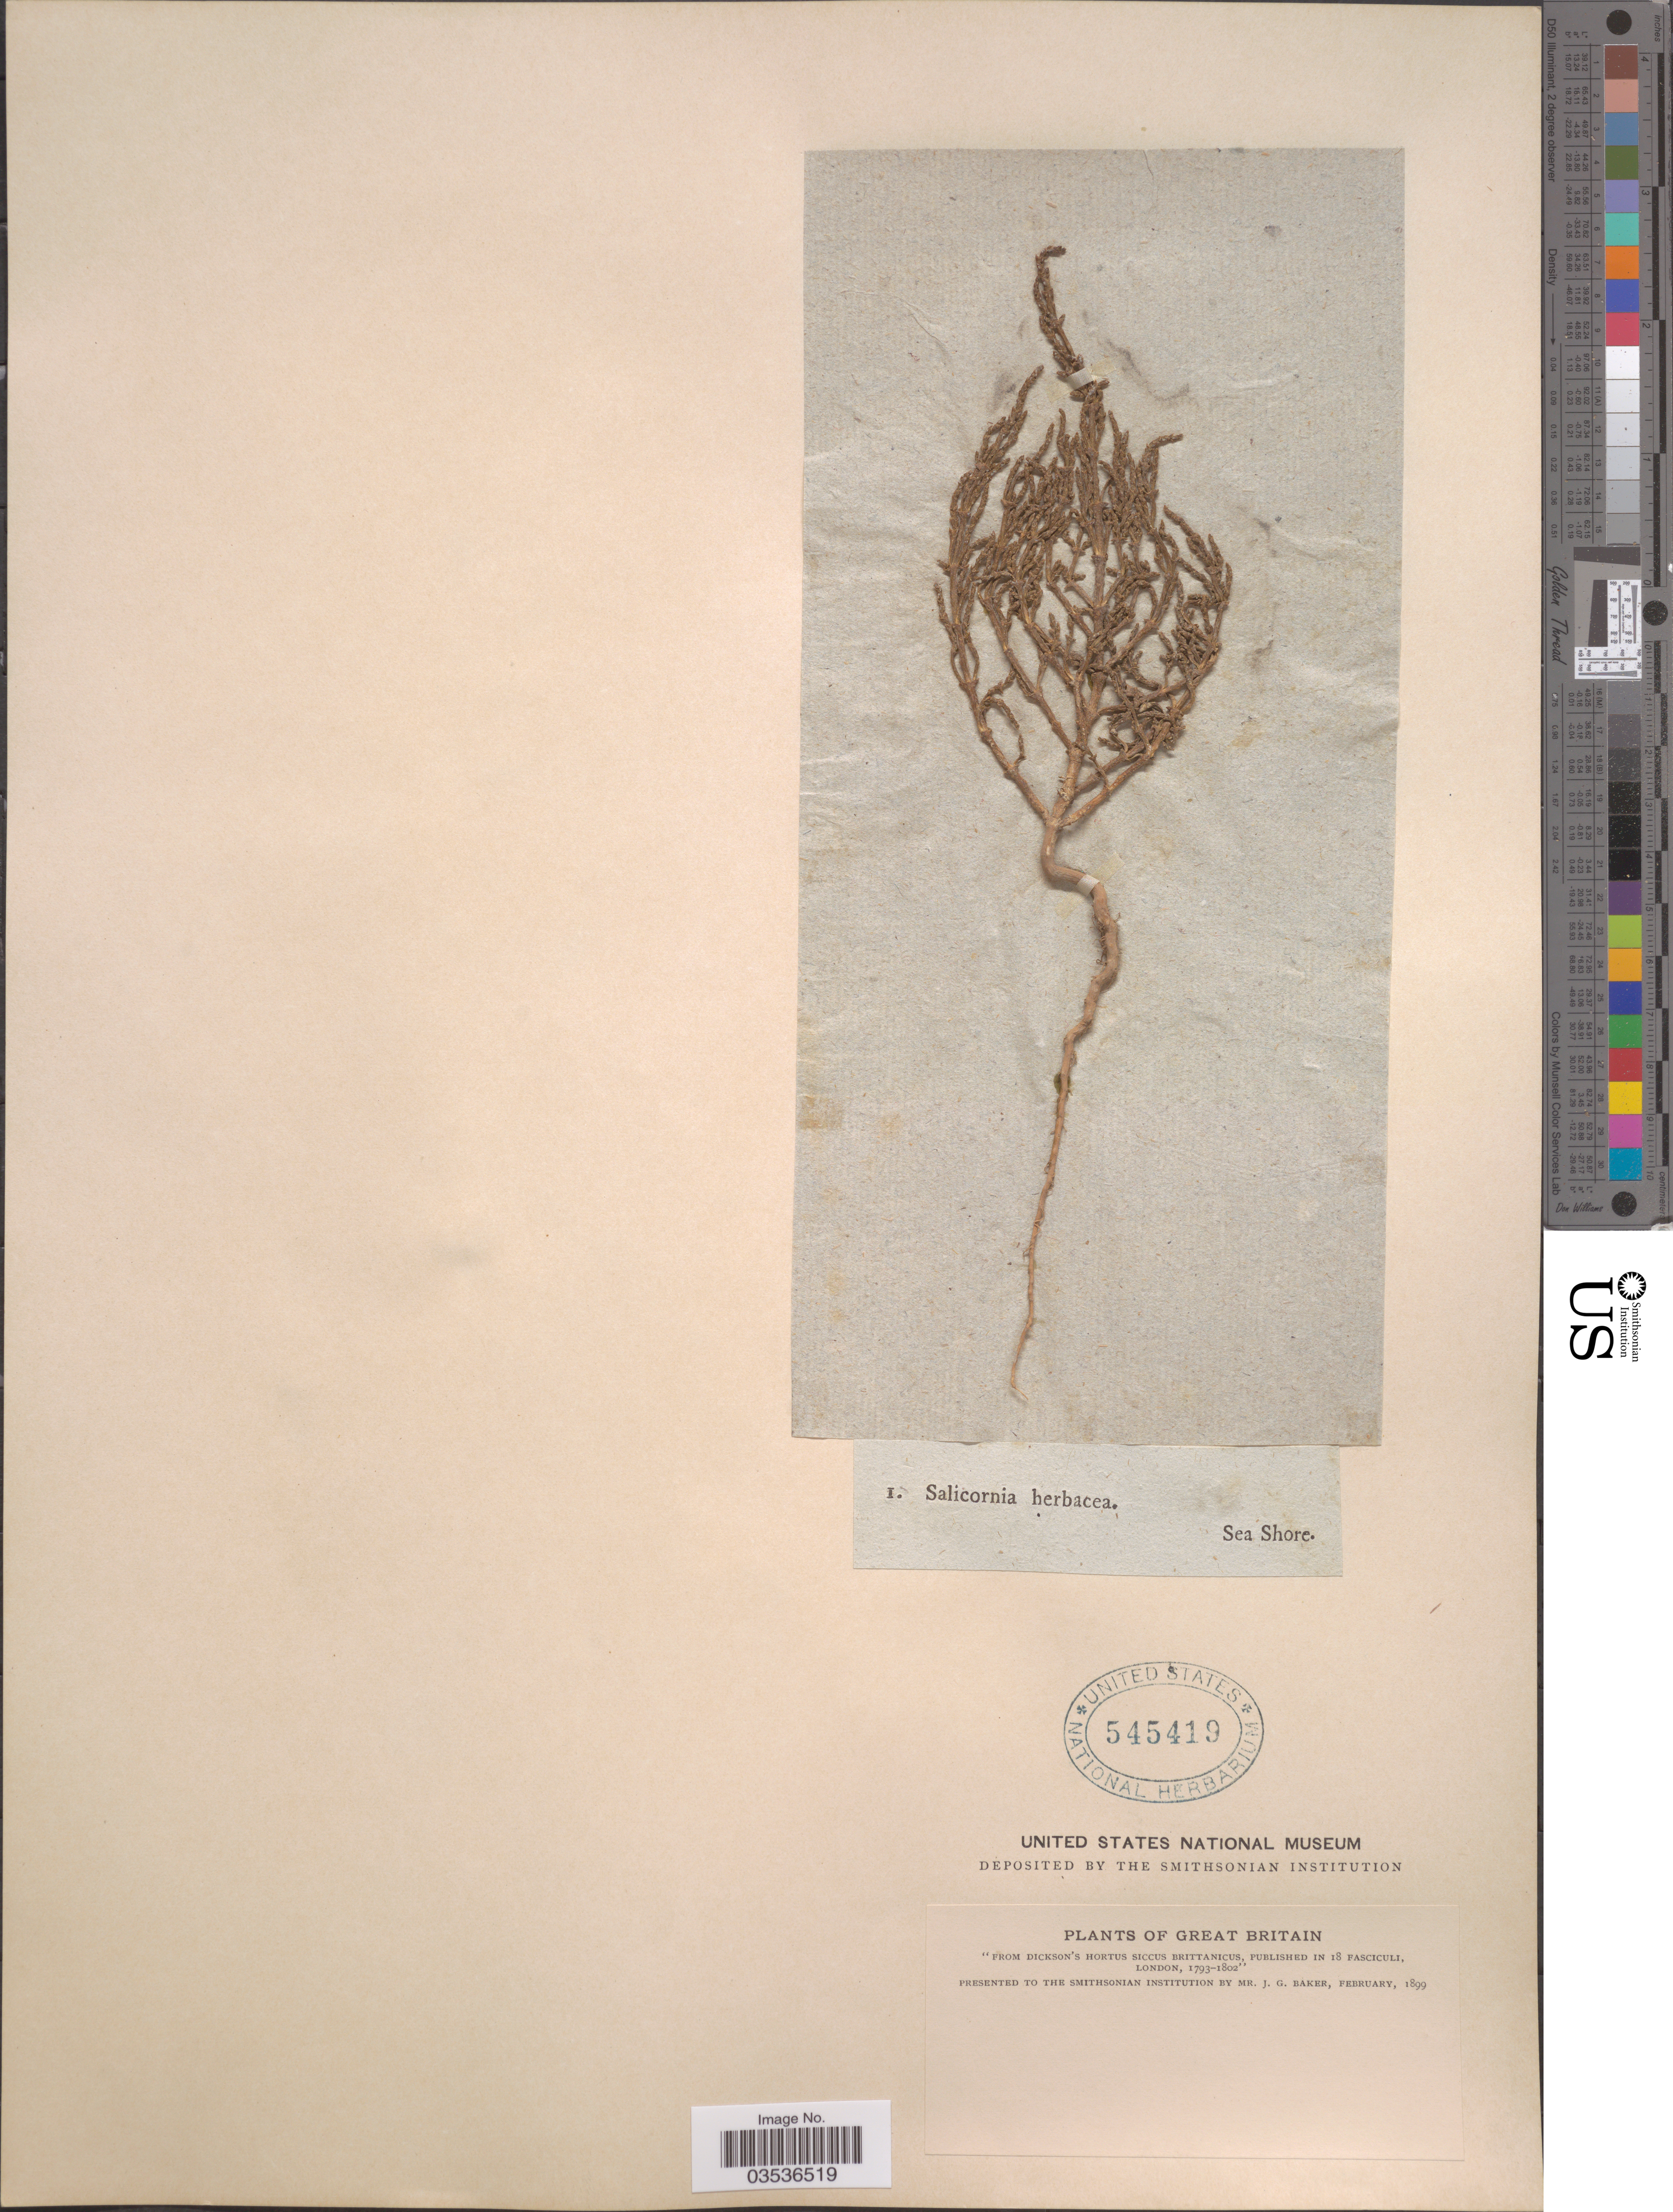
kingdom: Plantae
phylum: Tracheophyta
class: Magnoliopsida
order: Caryophyllales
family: Amaranthaceae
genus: Salicornia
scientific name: Salicornia herbacea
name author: L.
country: United Kingdom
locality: Great Britain. Sea Shore.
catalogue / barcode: US 545419